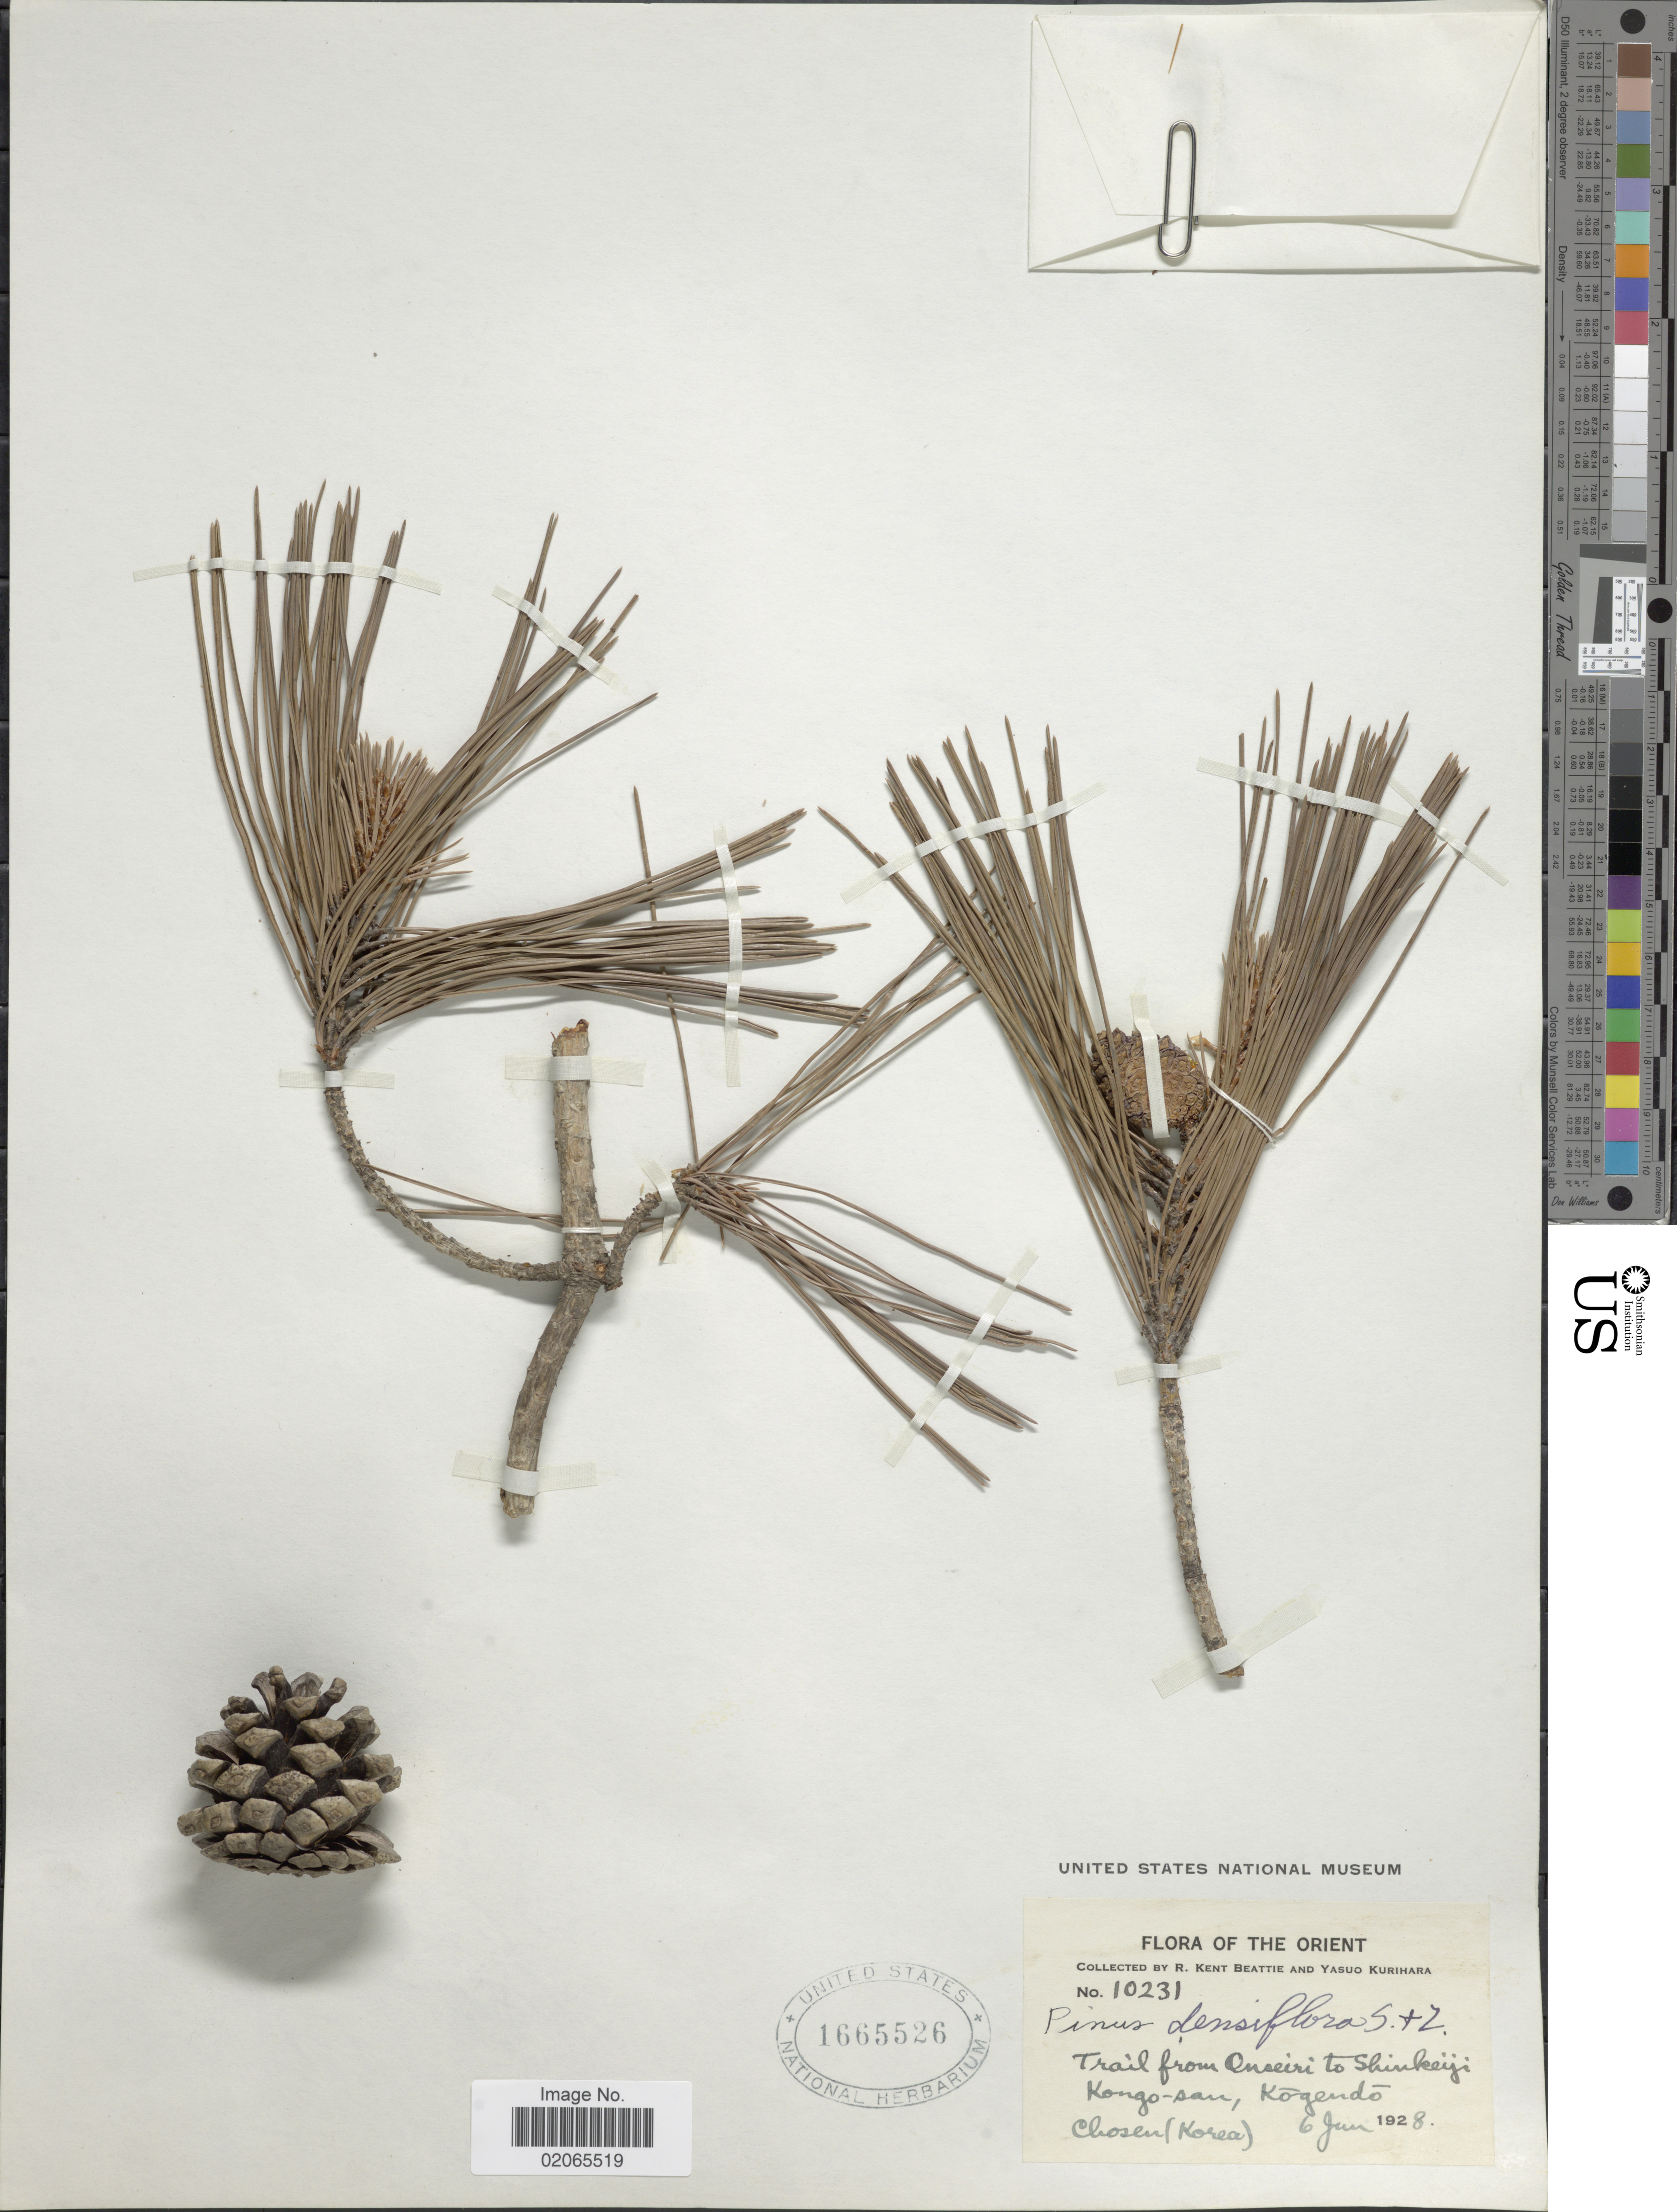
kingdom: Plantae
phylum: Tracheophyta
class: Pinopsida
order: Pinales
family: Pinaceae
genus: Pinus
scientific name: Pinus densiflora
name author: Siebold & Zucc.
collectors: R. K. Beattie & Y. Kurihara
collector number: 10231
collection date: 1928-06-06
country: North Korea / South Korea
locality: The Orient, Trail from Onseiri to Shinkeyi, Kongo-san, Kogendo, Chosen (Korea)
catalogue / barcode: US 1665526